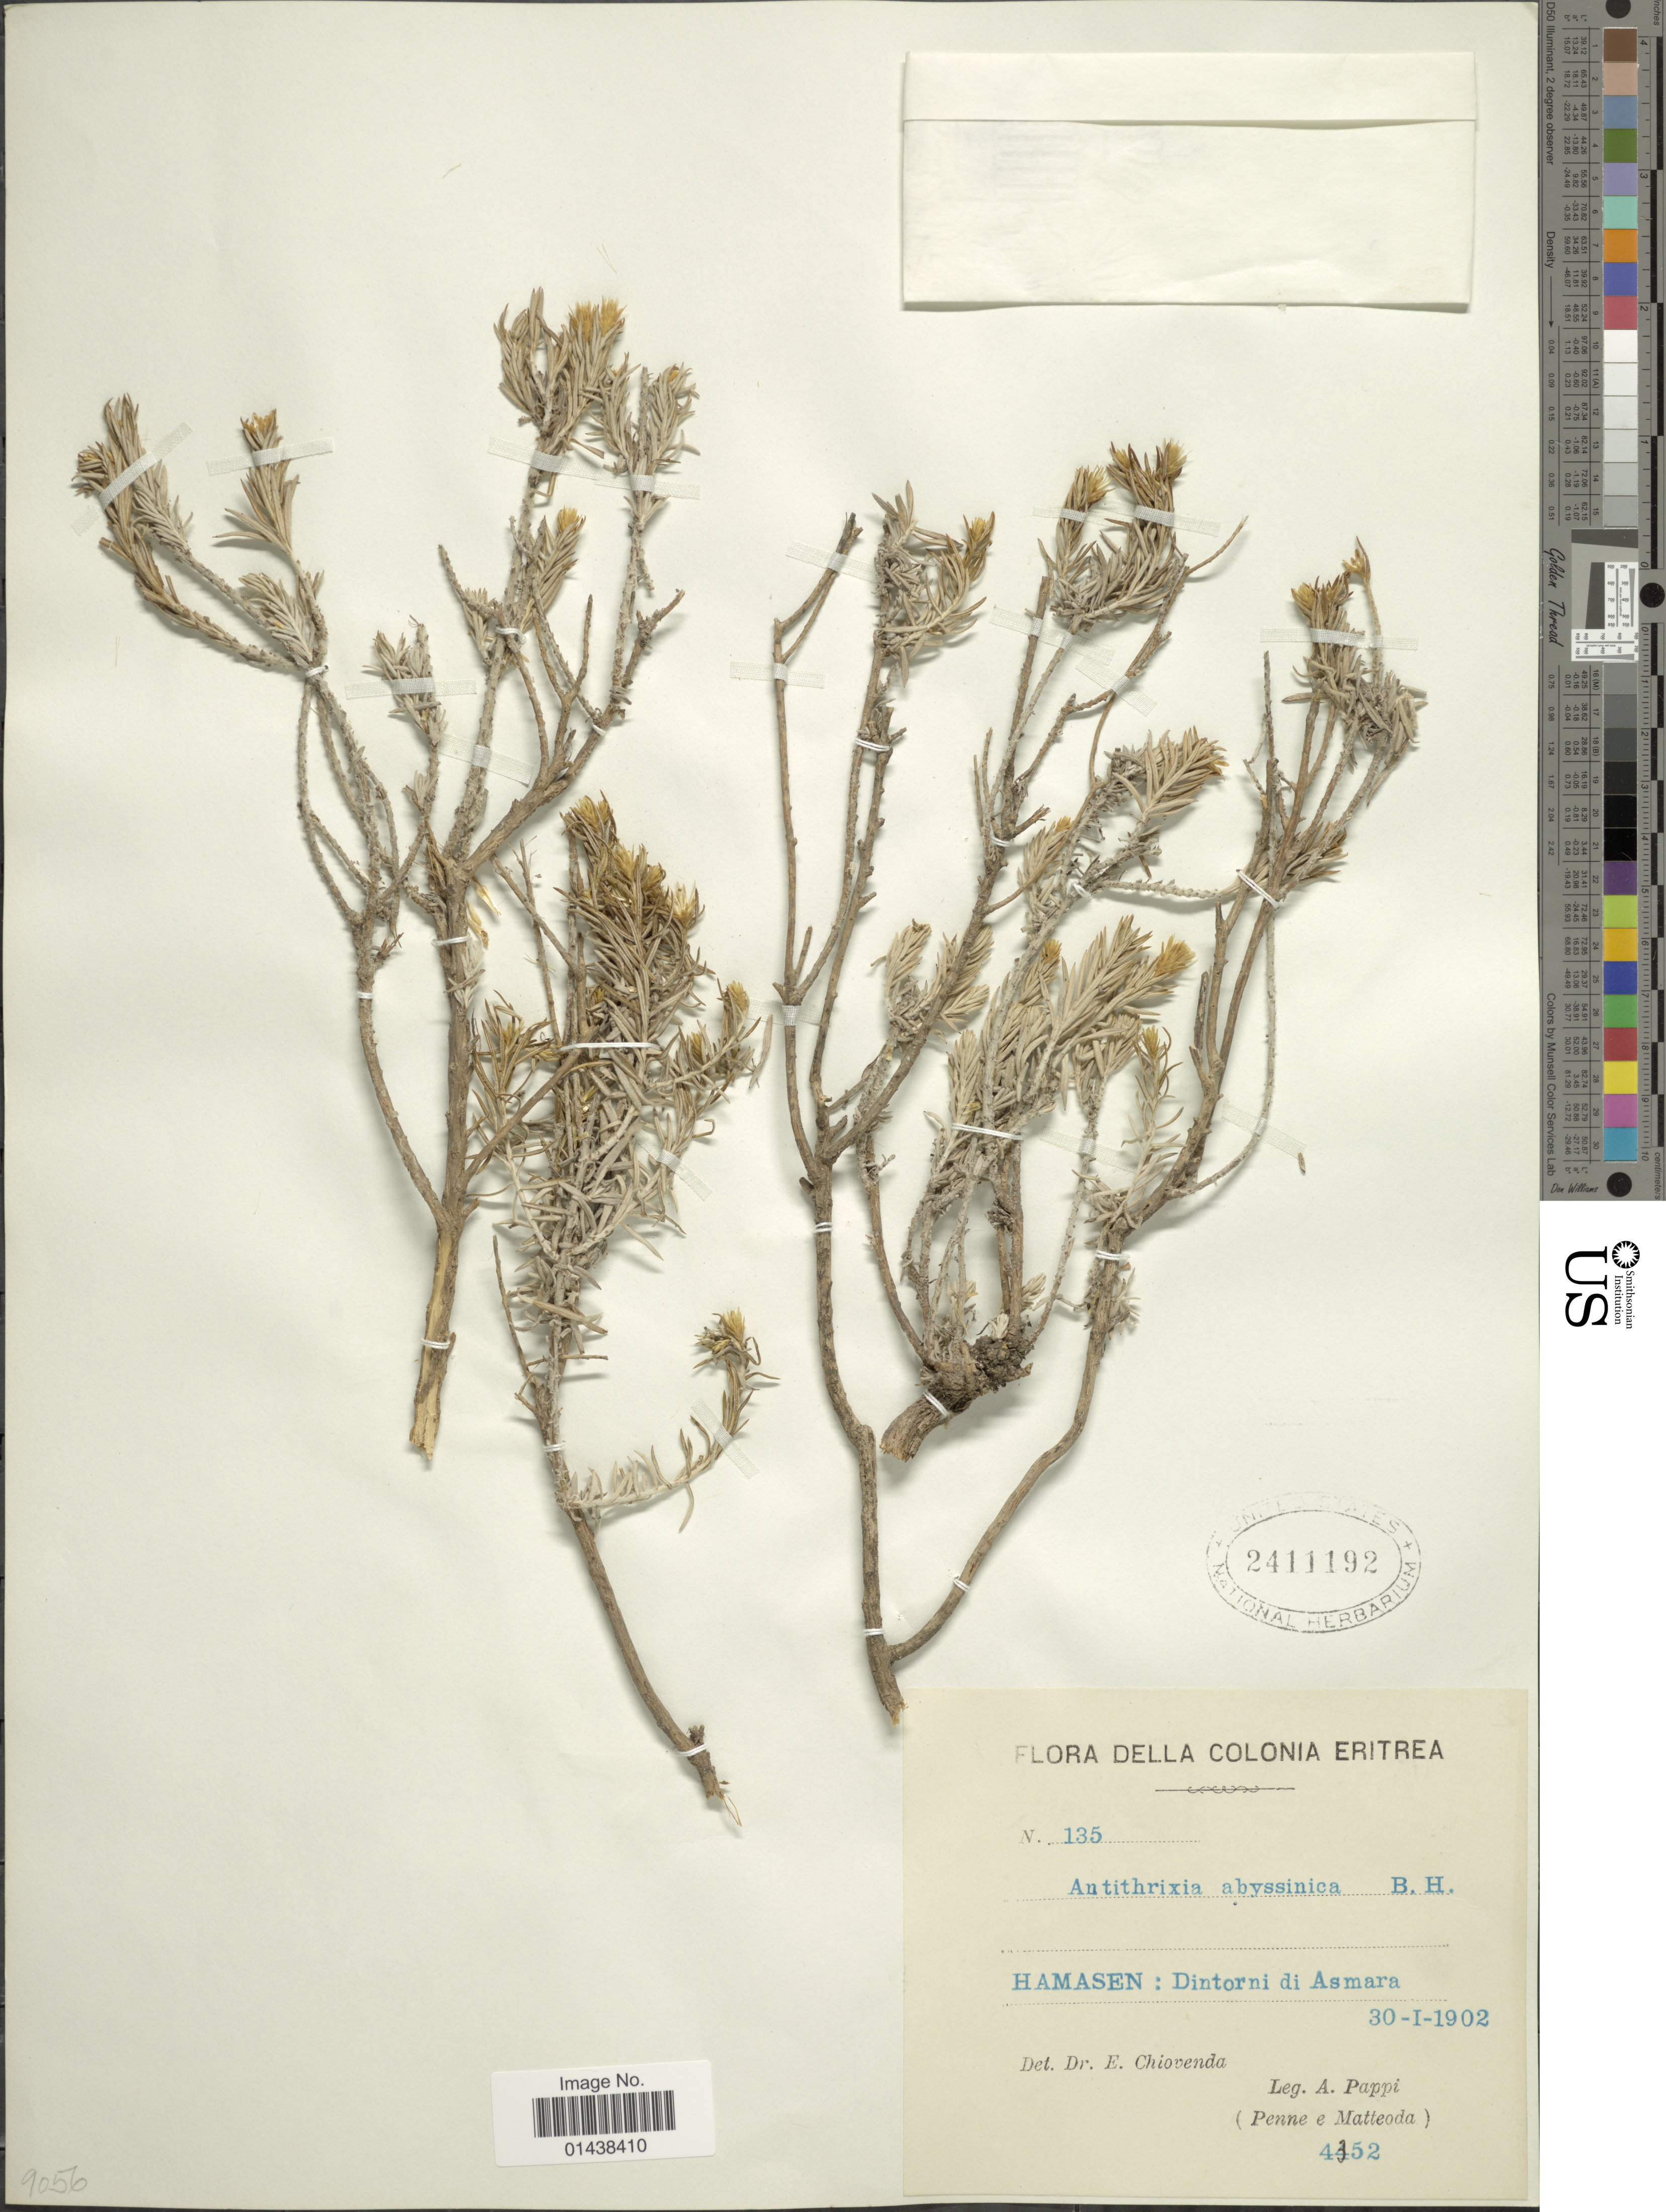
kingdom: Plantae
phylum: Tracheophyta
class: Magnoliopsida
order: Asterales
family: Asteraceae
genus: Antithrixia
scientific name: Antithrixia abyssinica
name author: Benth. & Hook. f.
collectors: A. Pappi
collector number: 135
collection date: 1902-01-30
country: Eritrea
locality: Della Colonia Eritrea, Hamasen: Dintorni di Asmara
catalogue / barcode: US 2411192